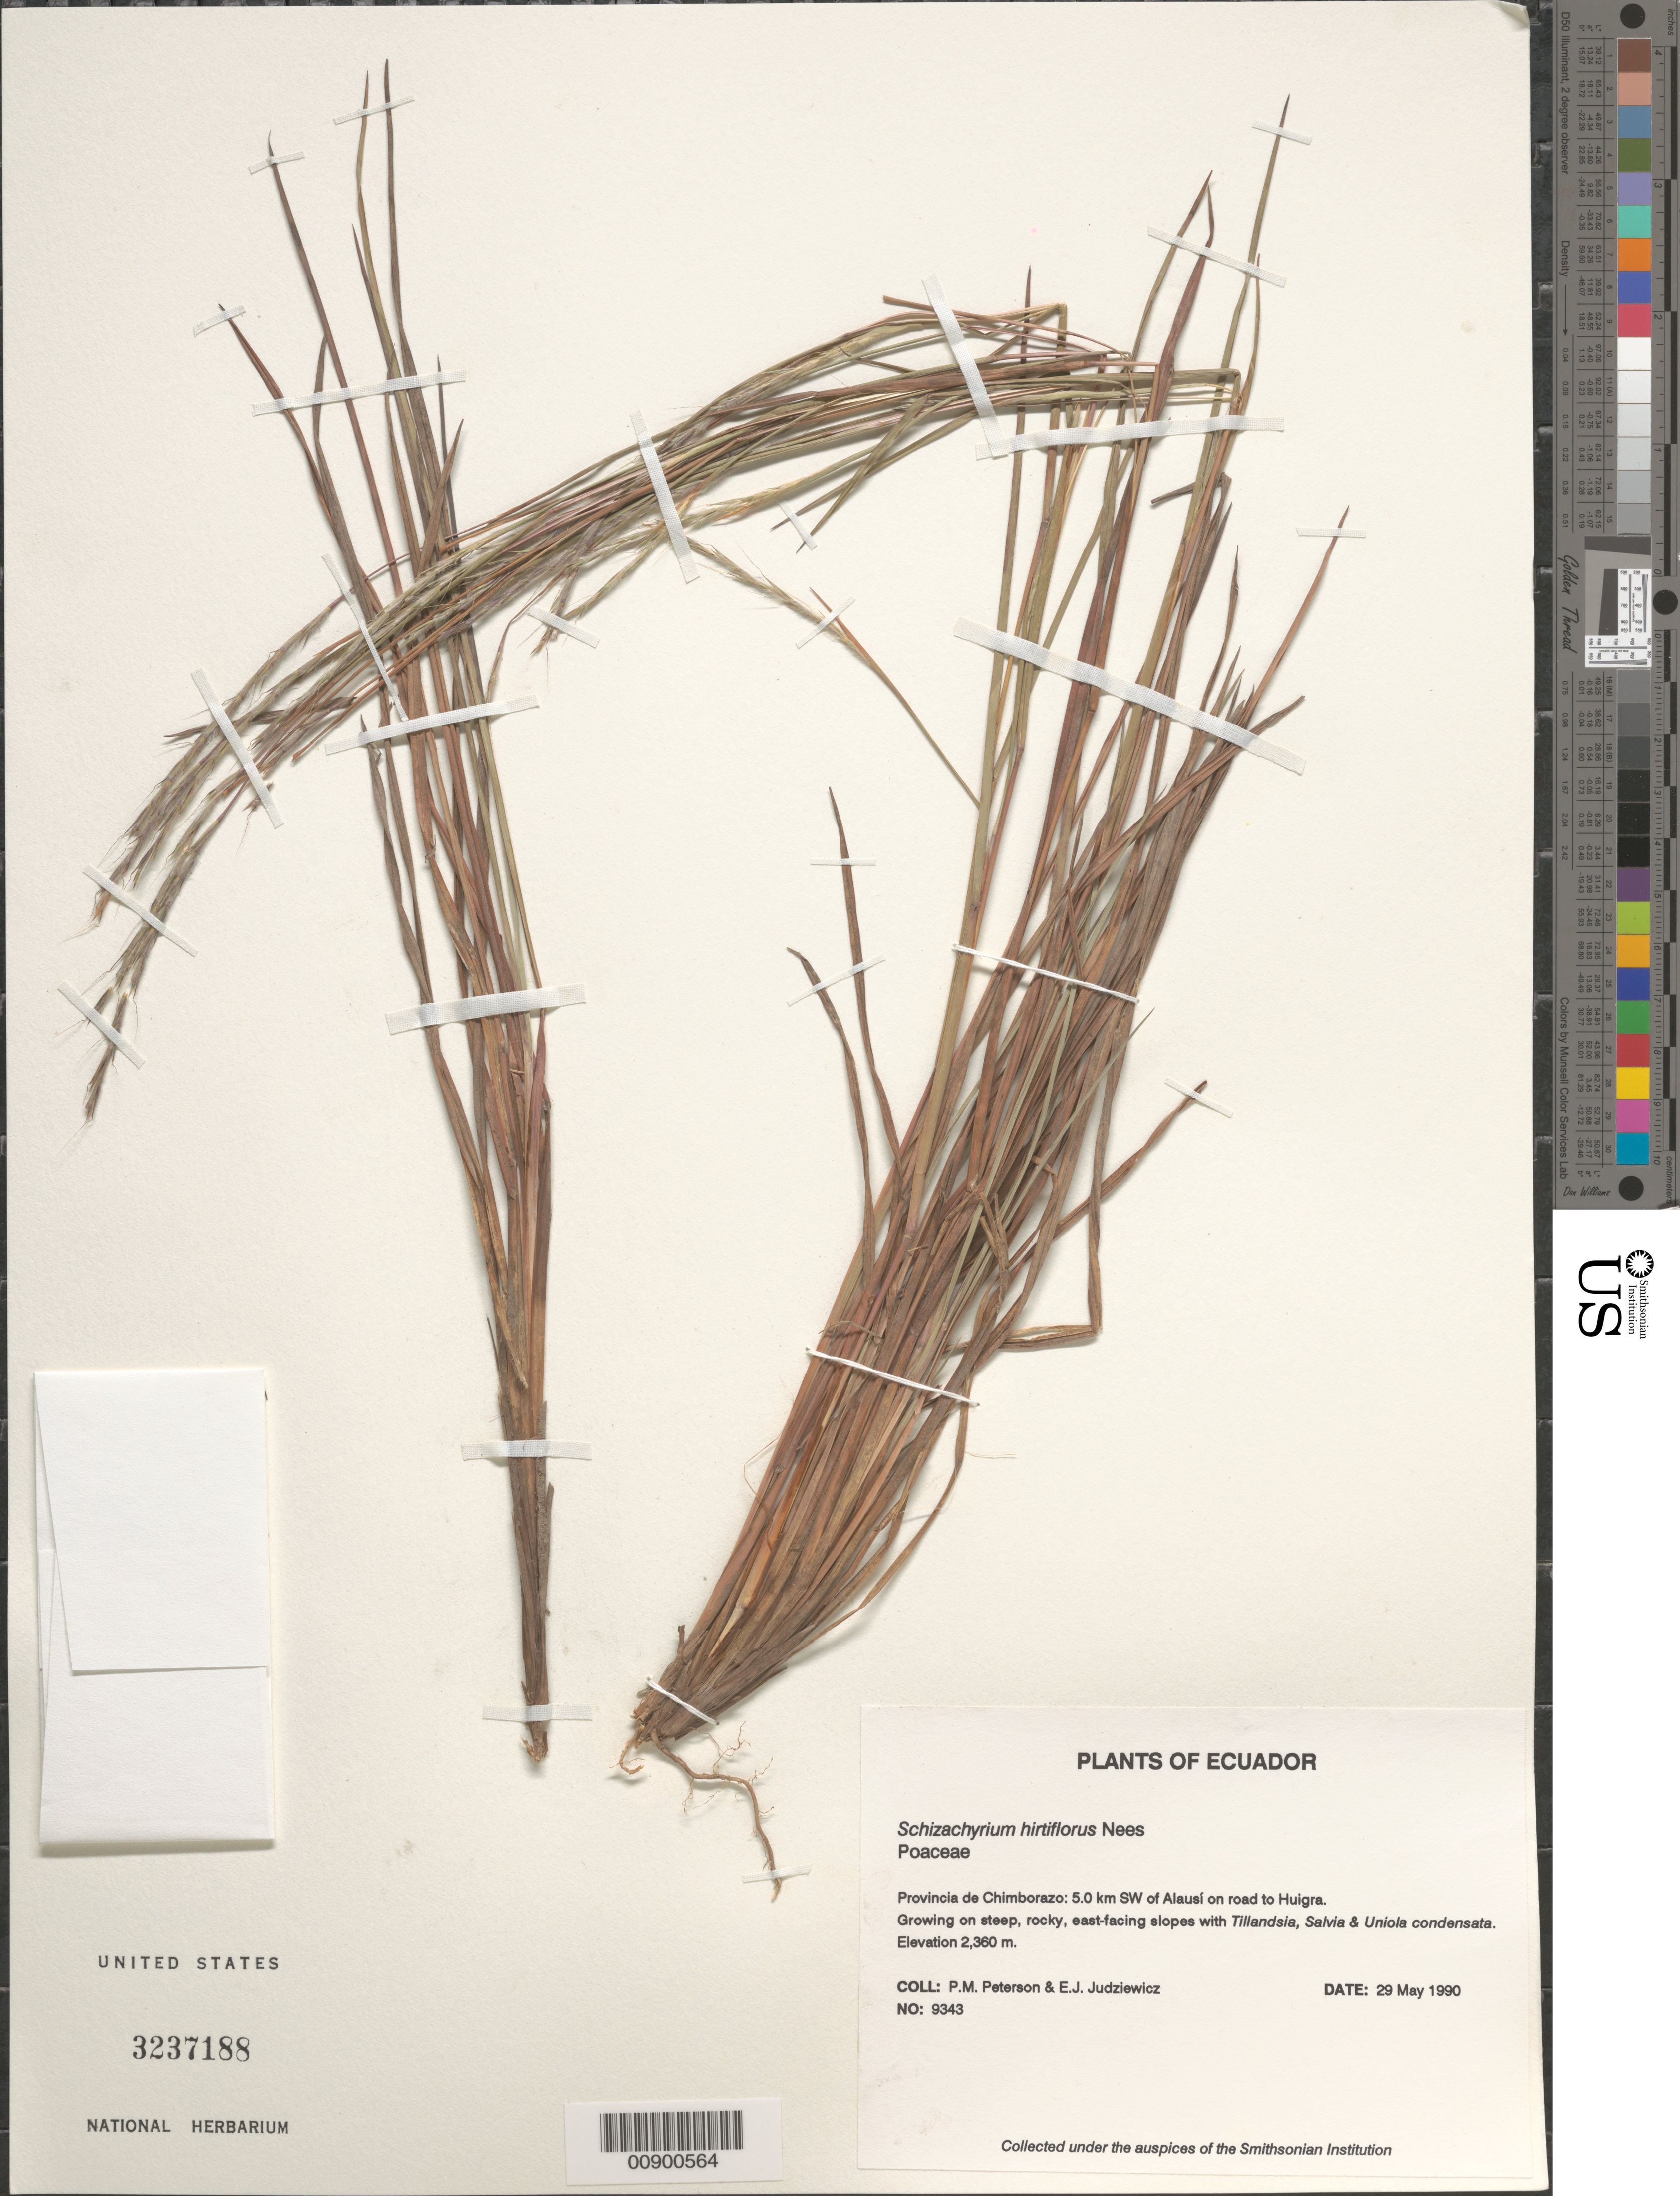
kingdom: Plantae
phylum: Tracheophyta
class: Liliopsida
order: Poales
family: Poaceae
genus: Schizachyrium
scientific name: Schizachyrium hirtiflorus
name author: Nees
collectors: P. M. Peterson & E. J. Judziewicz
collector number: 09343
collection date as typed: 29 May 1990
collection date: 1990-05-29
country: Ecuador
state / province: Chimborazo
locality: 5.0 km SW of Alausí on road to Huigra.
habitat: Growing on steep, rocky, east-facing slopes with Tillandsia, Salvia & Uniola condensata.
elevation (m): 2360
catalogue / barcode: US 3237188